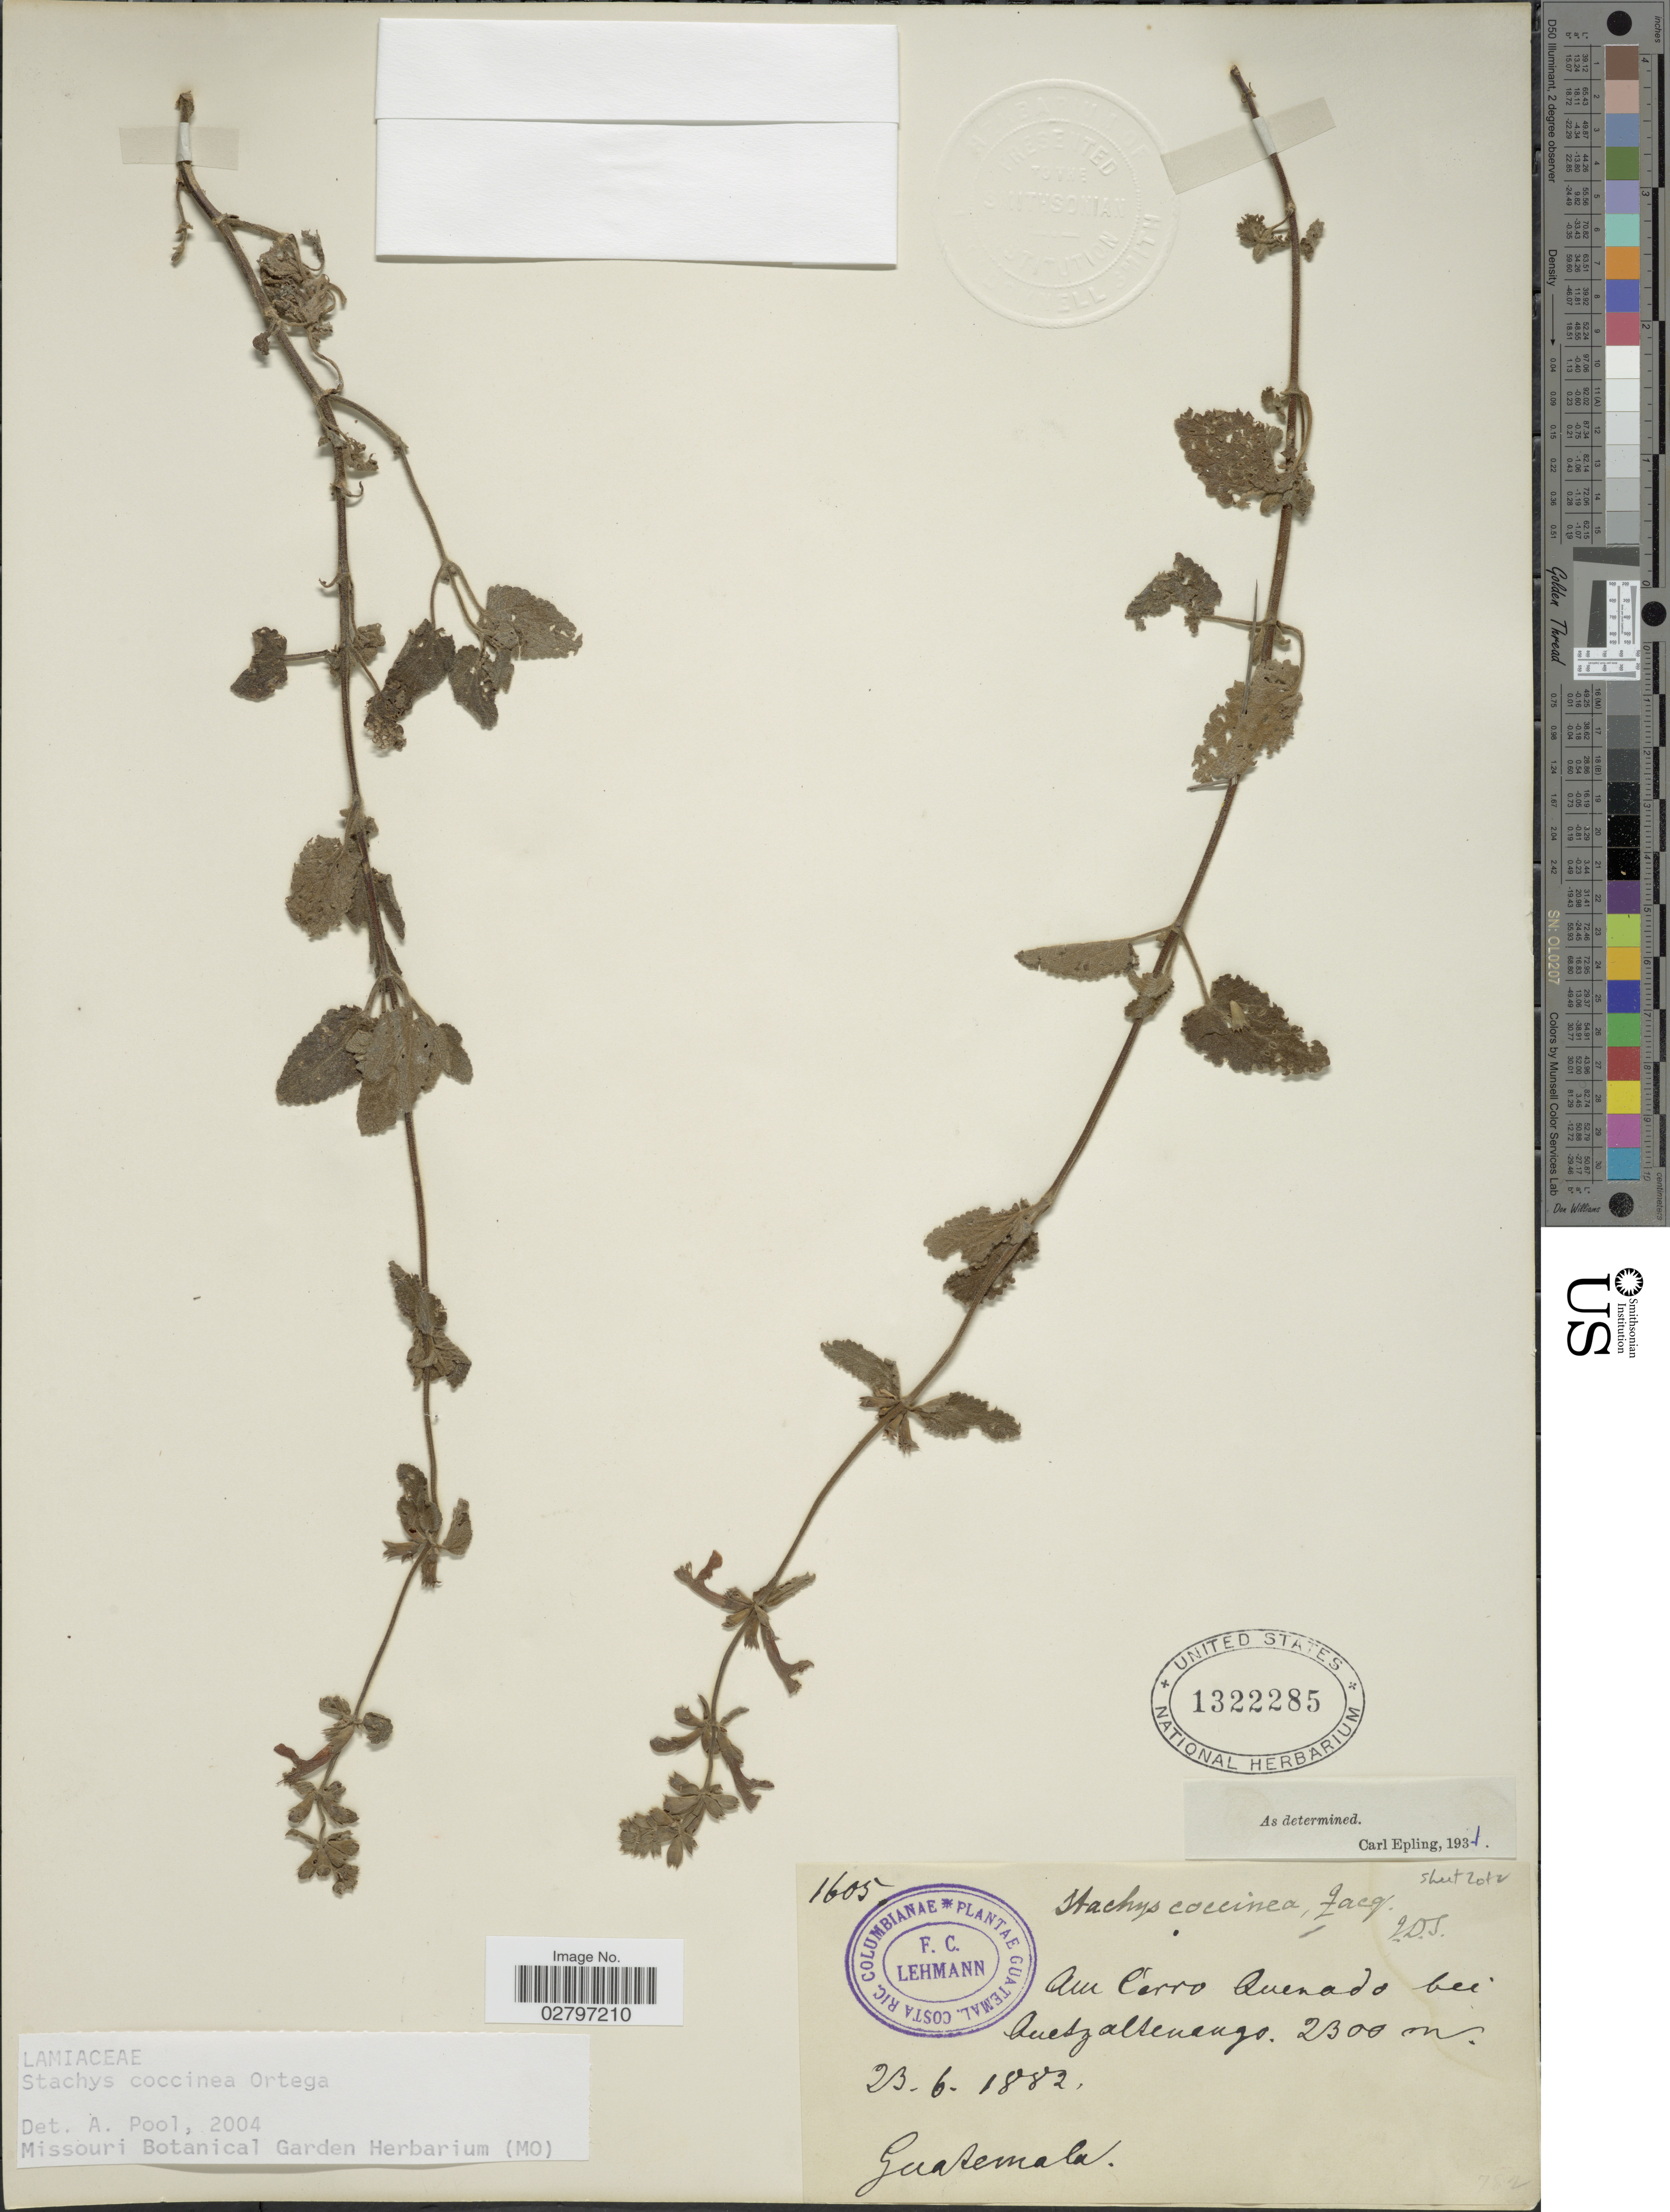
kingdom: Plantae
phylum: Tracheophyta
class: Magnoliopsida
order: Lamiales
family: Lamiaceae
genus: Stachys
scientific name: Stachys coccinea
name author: Ortega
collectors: F. C. Lehmann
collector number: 1605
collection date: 1882-06-23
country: Guatemala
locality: Am Cerro Quemado bei Quetzaltenango.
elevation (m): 2300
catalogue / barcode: US 1322285